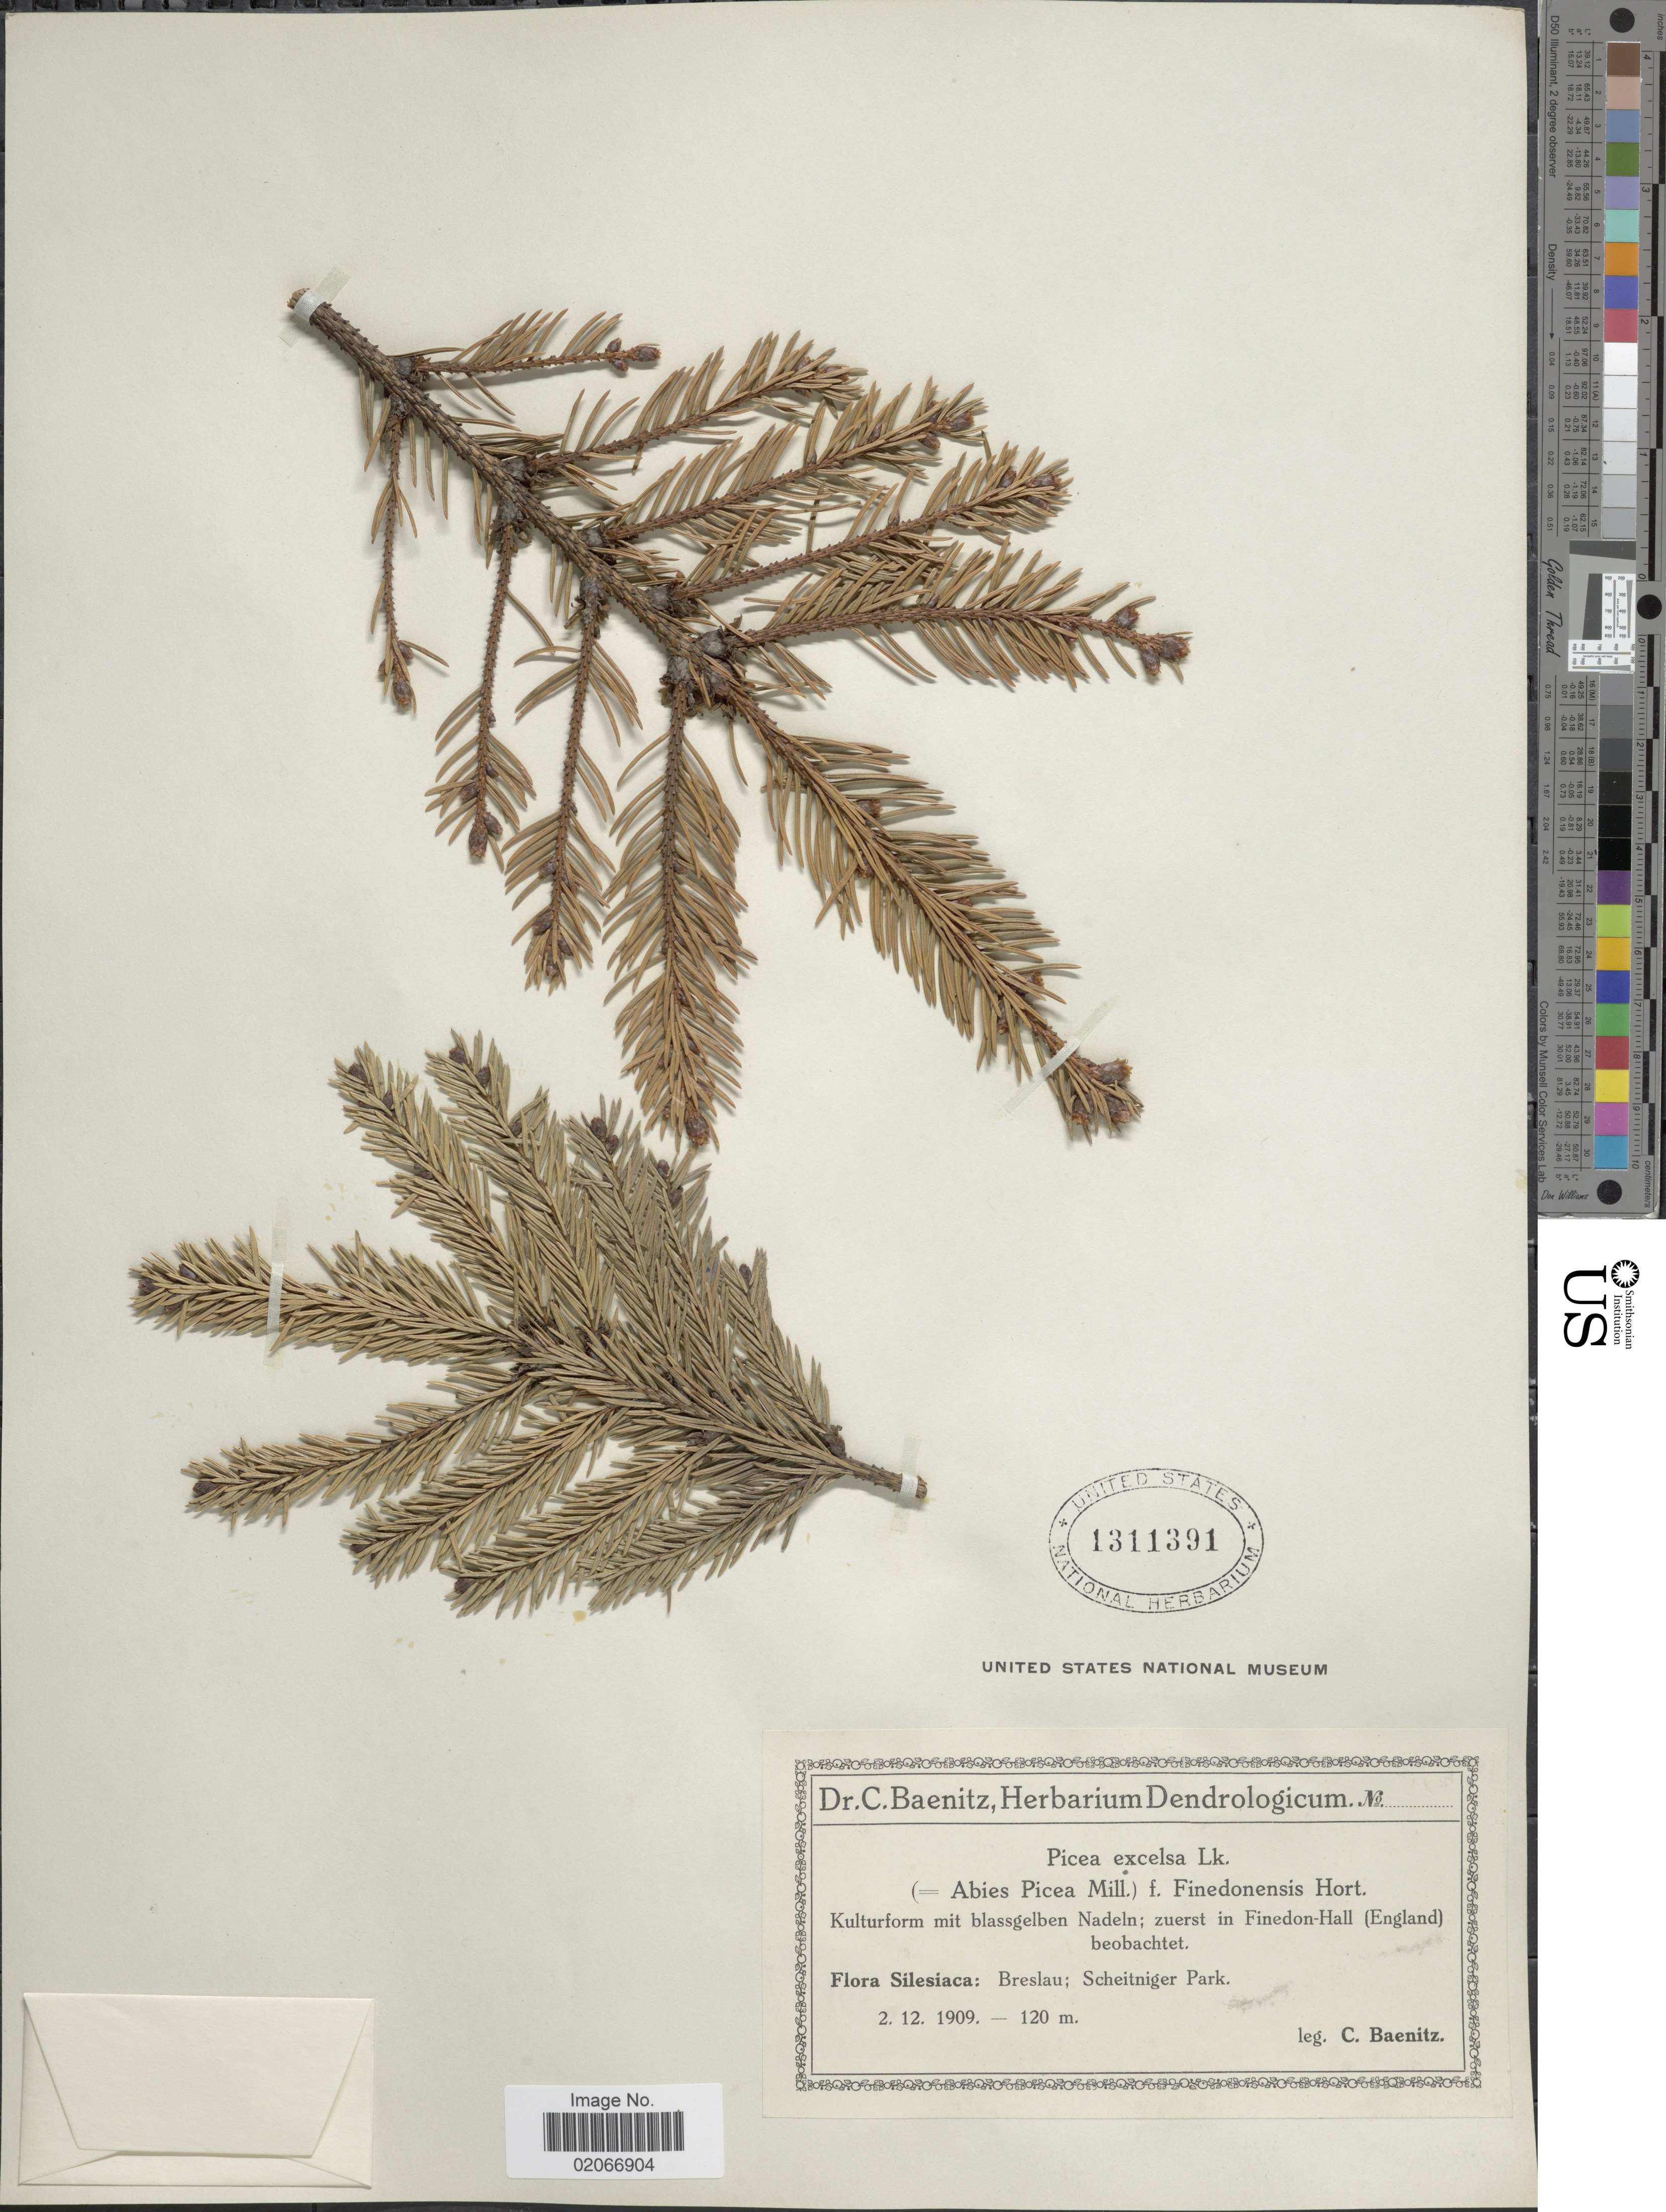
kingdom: Plantae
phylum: Tracheophyta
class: Pinopsida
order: Pinales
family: Pinaceae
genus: Picea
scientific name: Picea excelsa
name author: Link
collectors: C. G. Baenitz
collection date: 1909-12-02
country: Poland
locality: Silesiaca: Breslau; Scheitniger Park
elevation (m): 120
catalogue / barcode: US 1311391